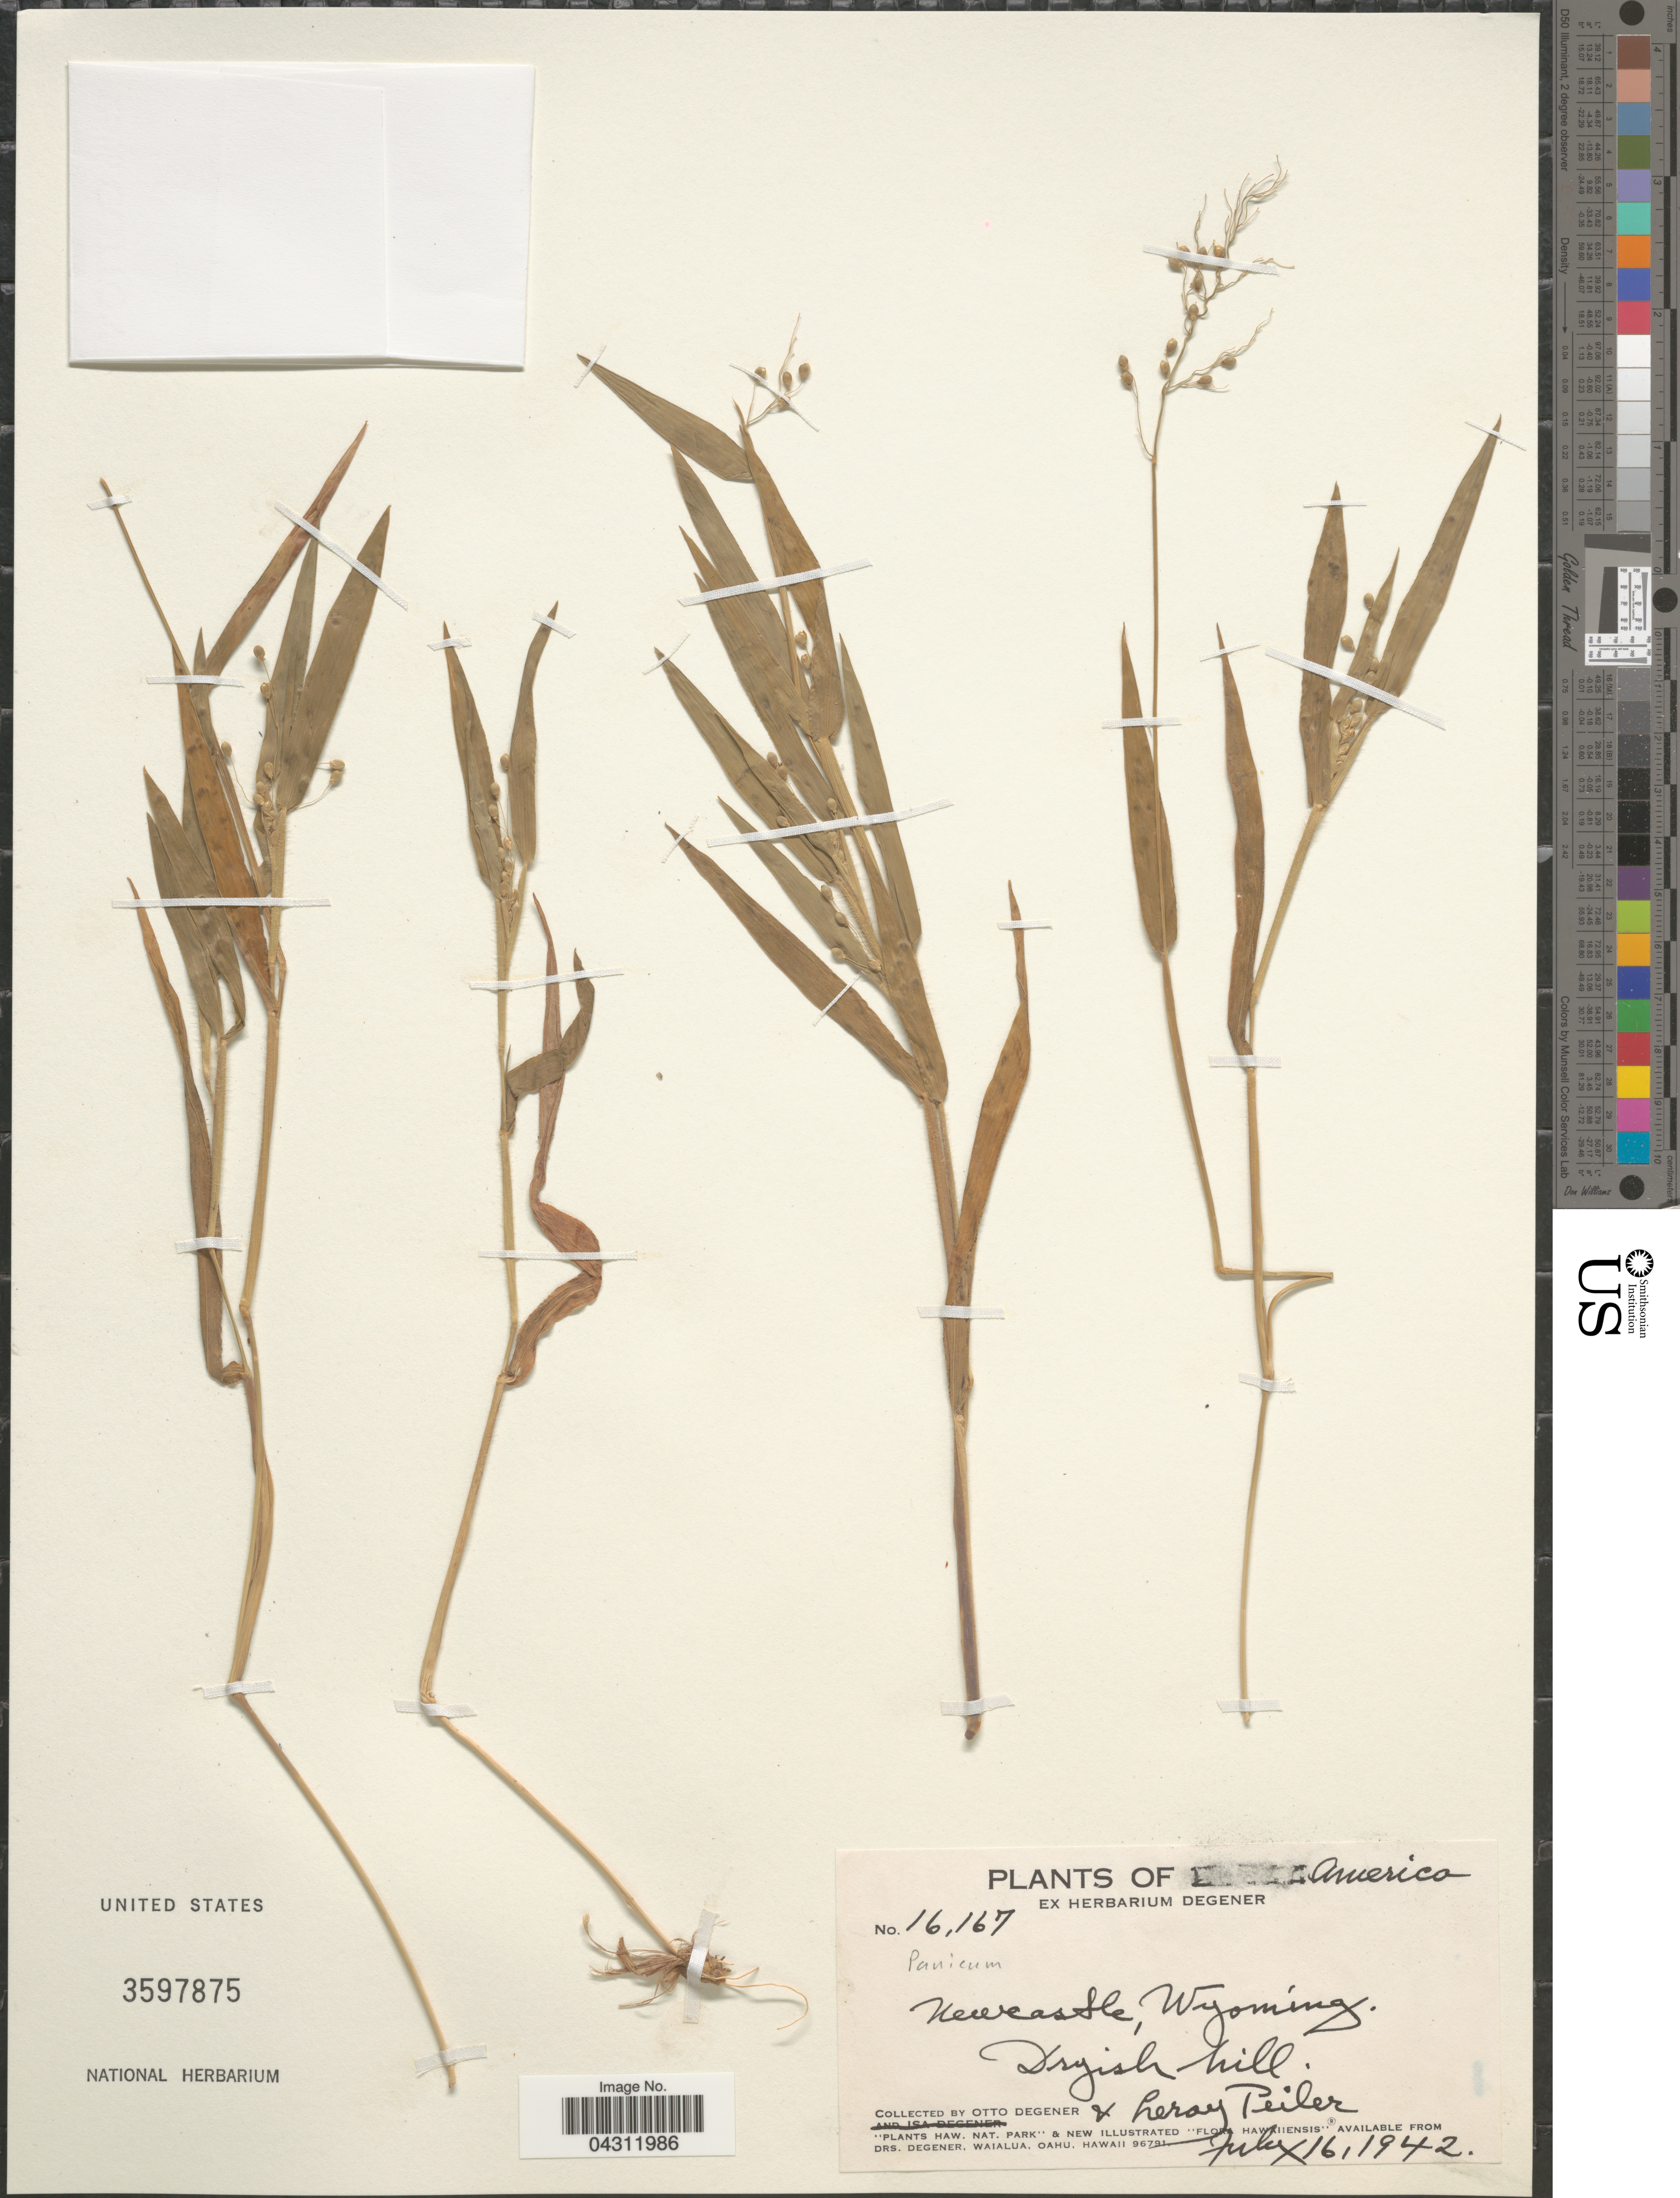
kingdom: Plantae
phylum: Tracheophyta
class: Liliopsida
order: Poales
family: Poaceae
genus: Panicum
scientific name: Panicum sp.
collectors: O. Degener & L. Peiler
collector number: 16167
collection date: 1942-07-16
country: United States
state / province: Wyoming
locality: Newcastle.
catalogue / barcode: US 3597875